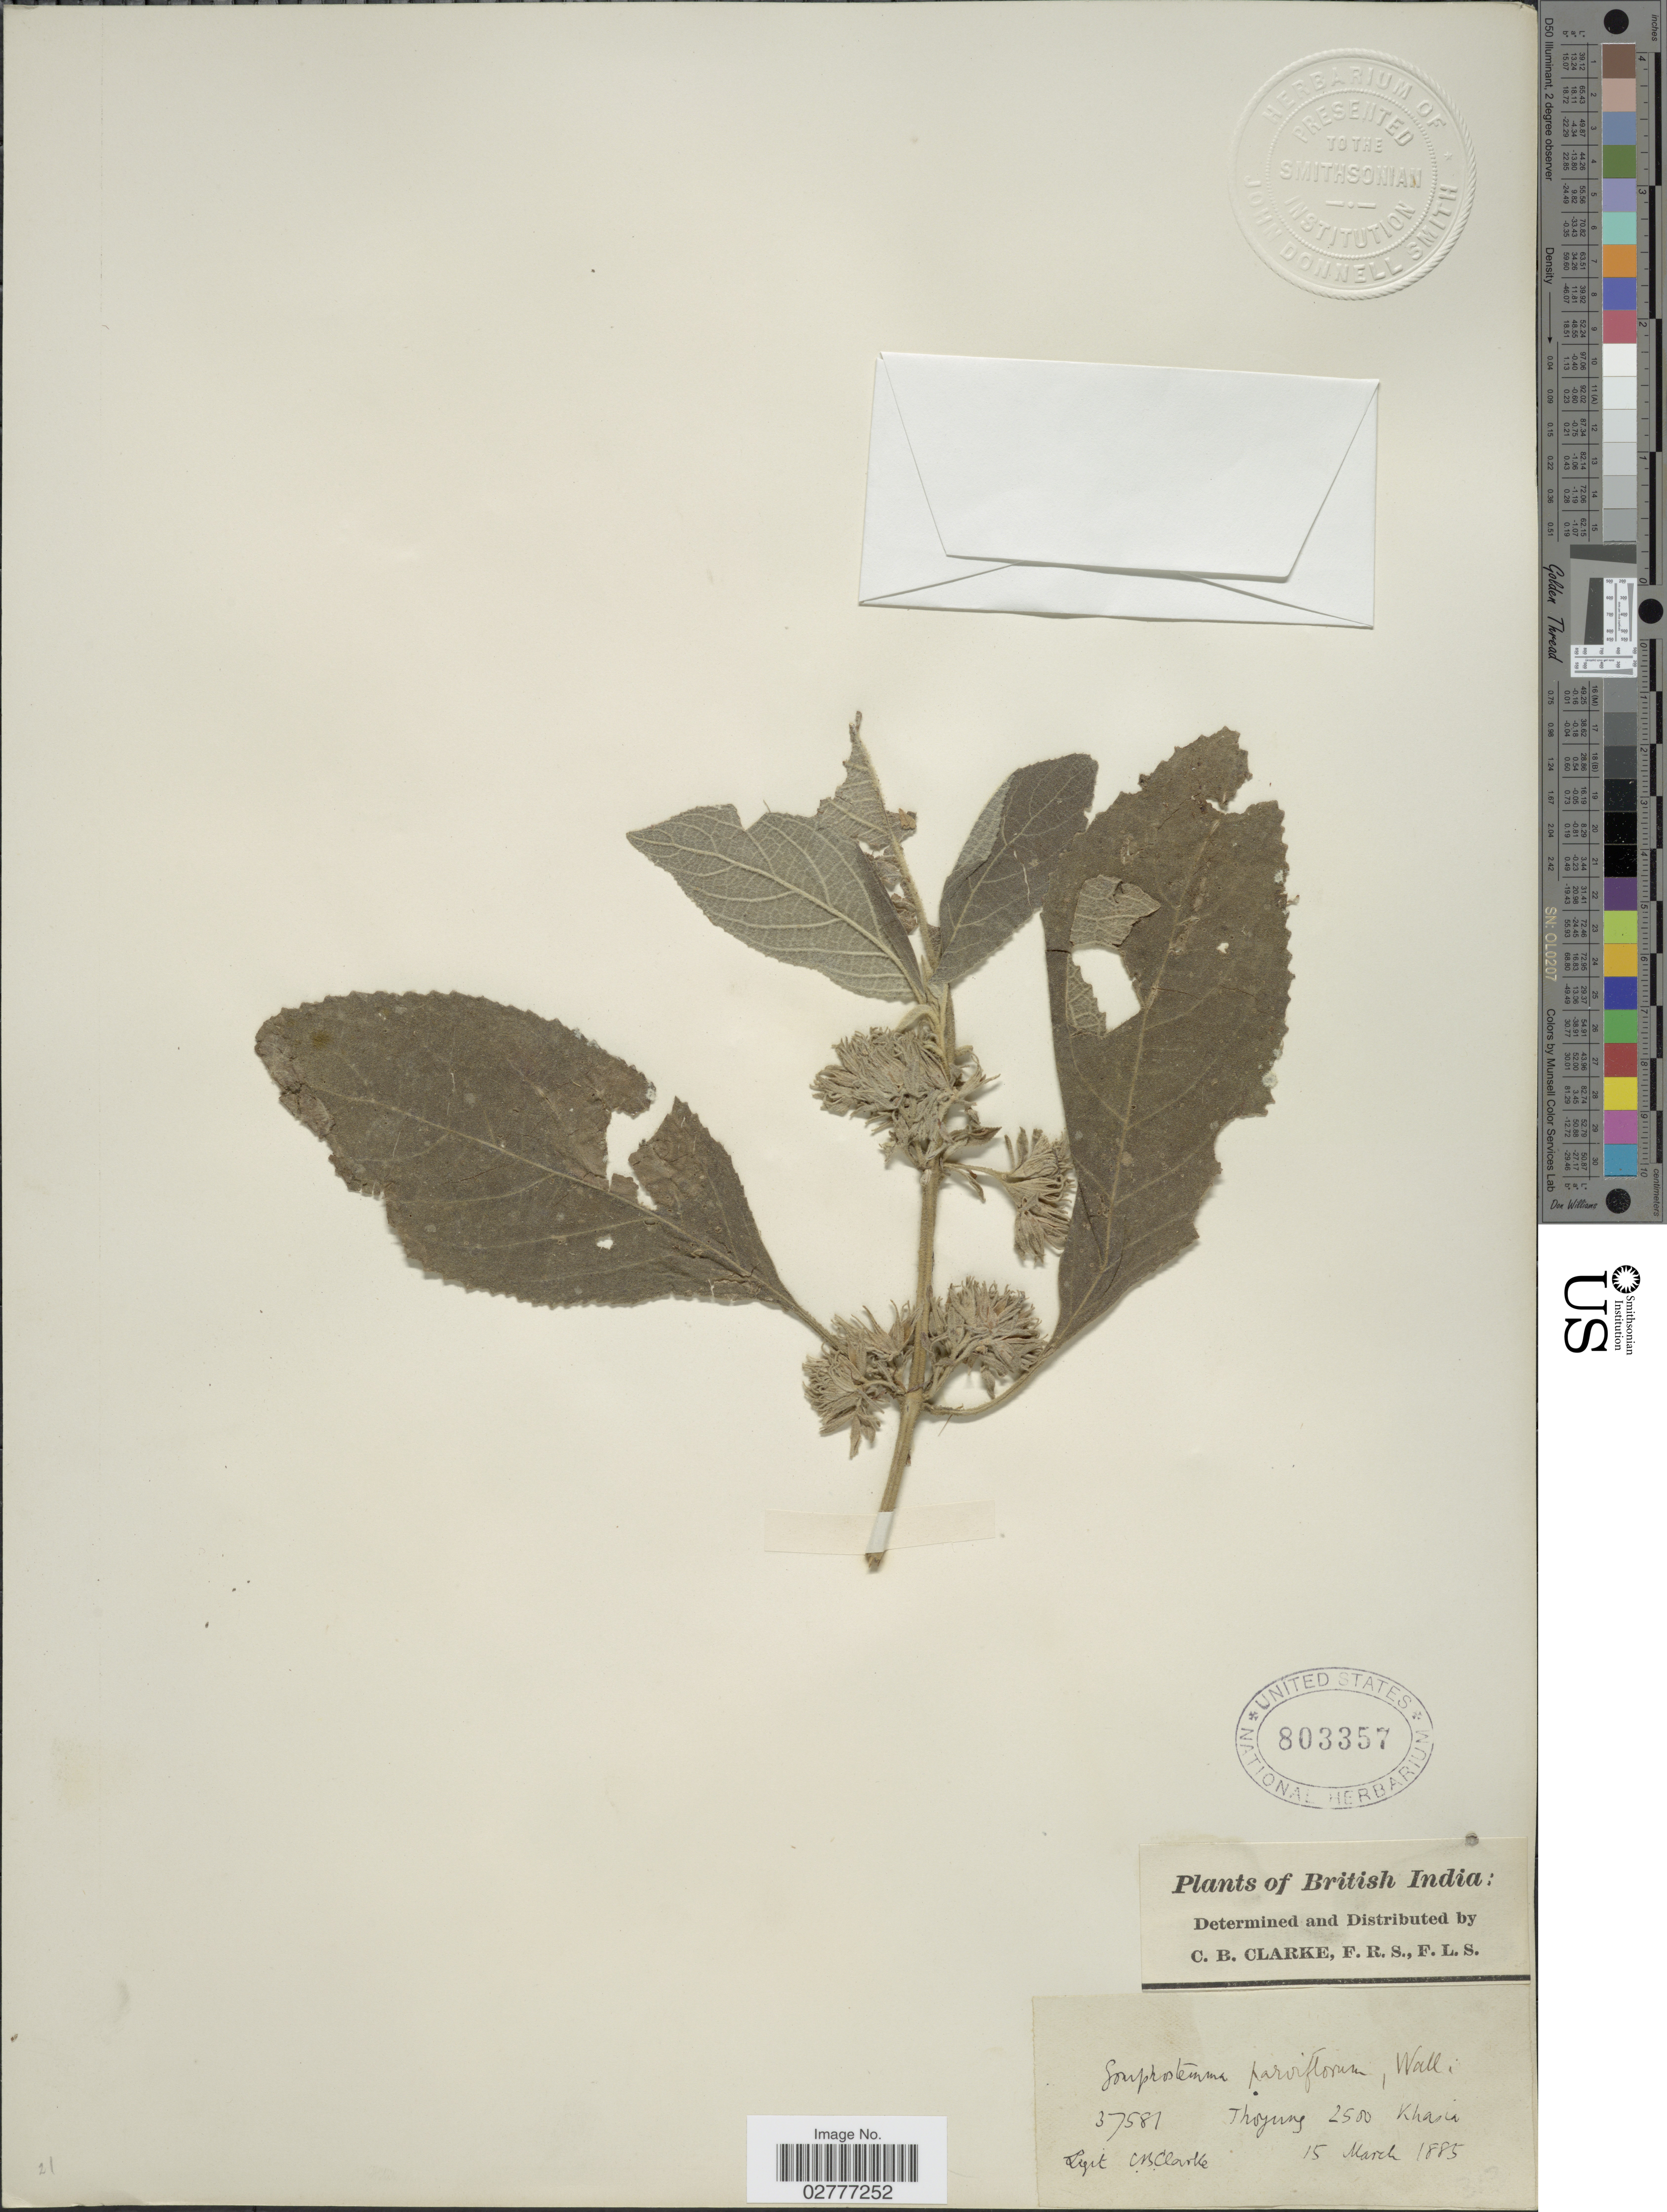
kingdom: Plantae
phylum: Tracheophyta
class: Magnoliopsida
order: Lamiales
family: Lamiaceae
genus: Gomphostemma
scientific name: Gomphostemma parviflorum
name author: Wall. ex Benth.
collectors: C. B. Clarke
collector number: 37581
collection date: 1885-03-15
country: India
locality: British India. Thoyung. Khasia.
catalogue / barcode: US 803357